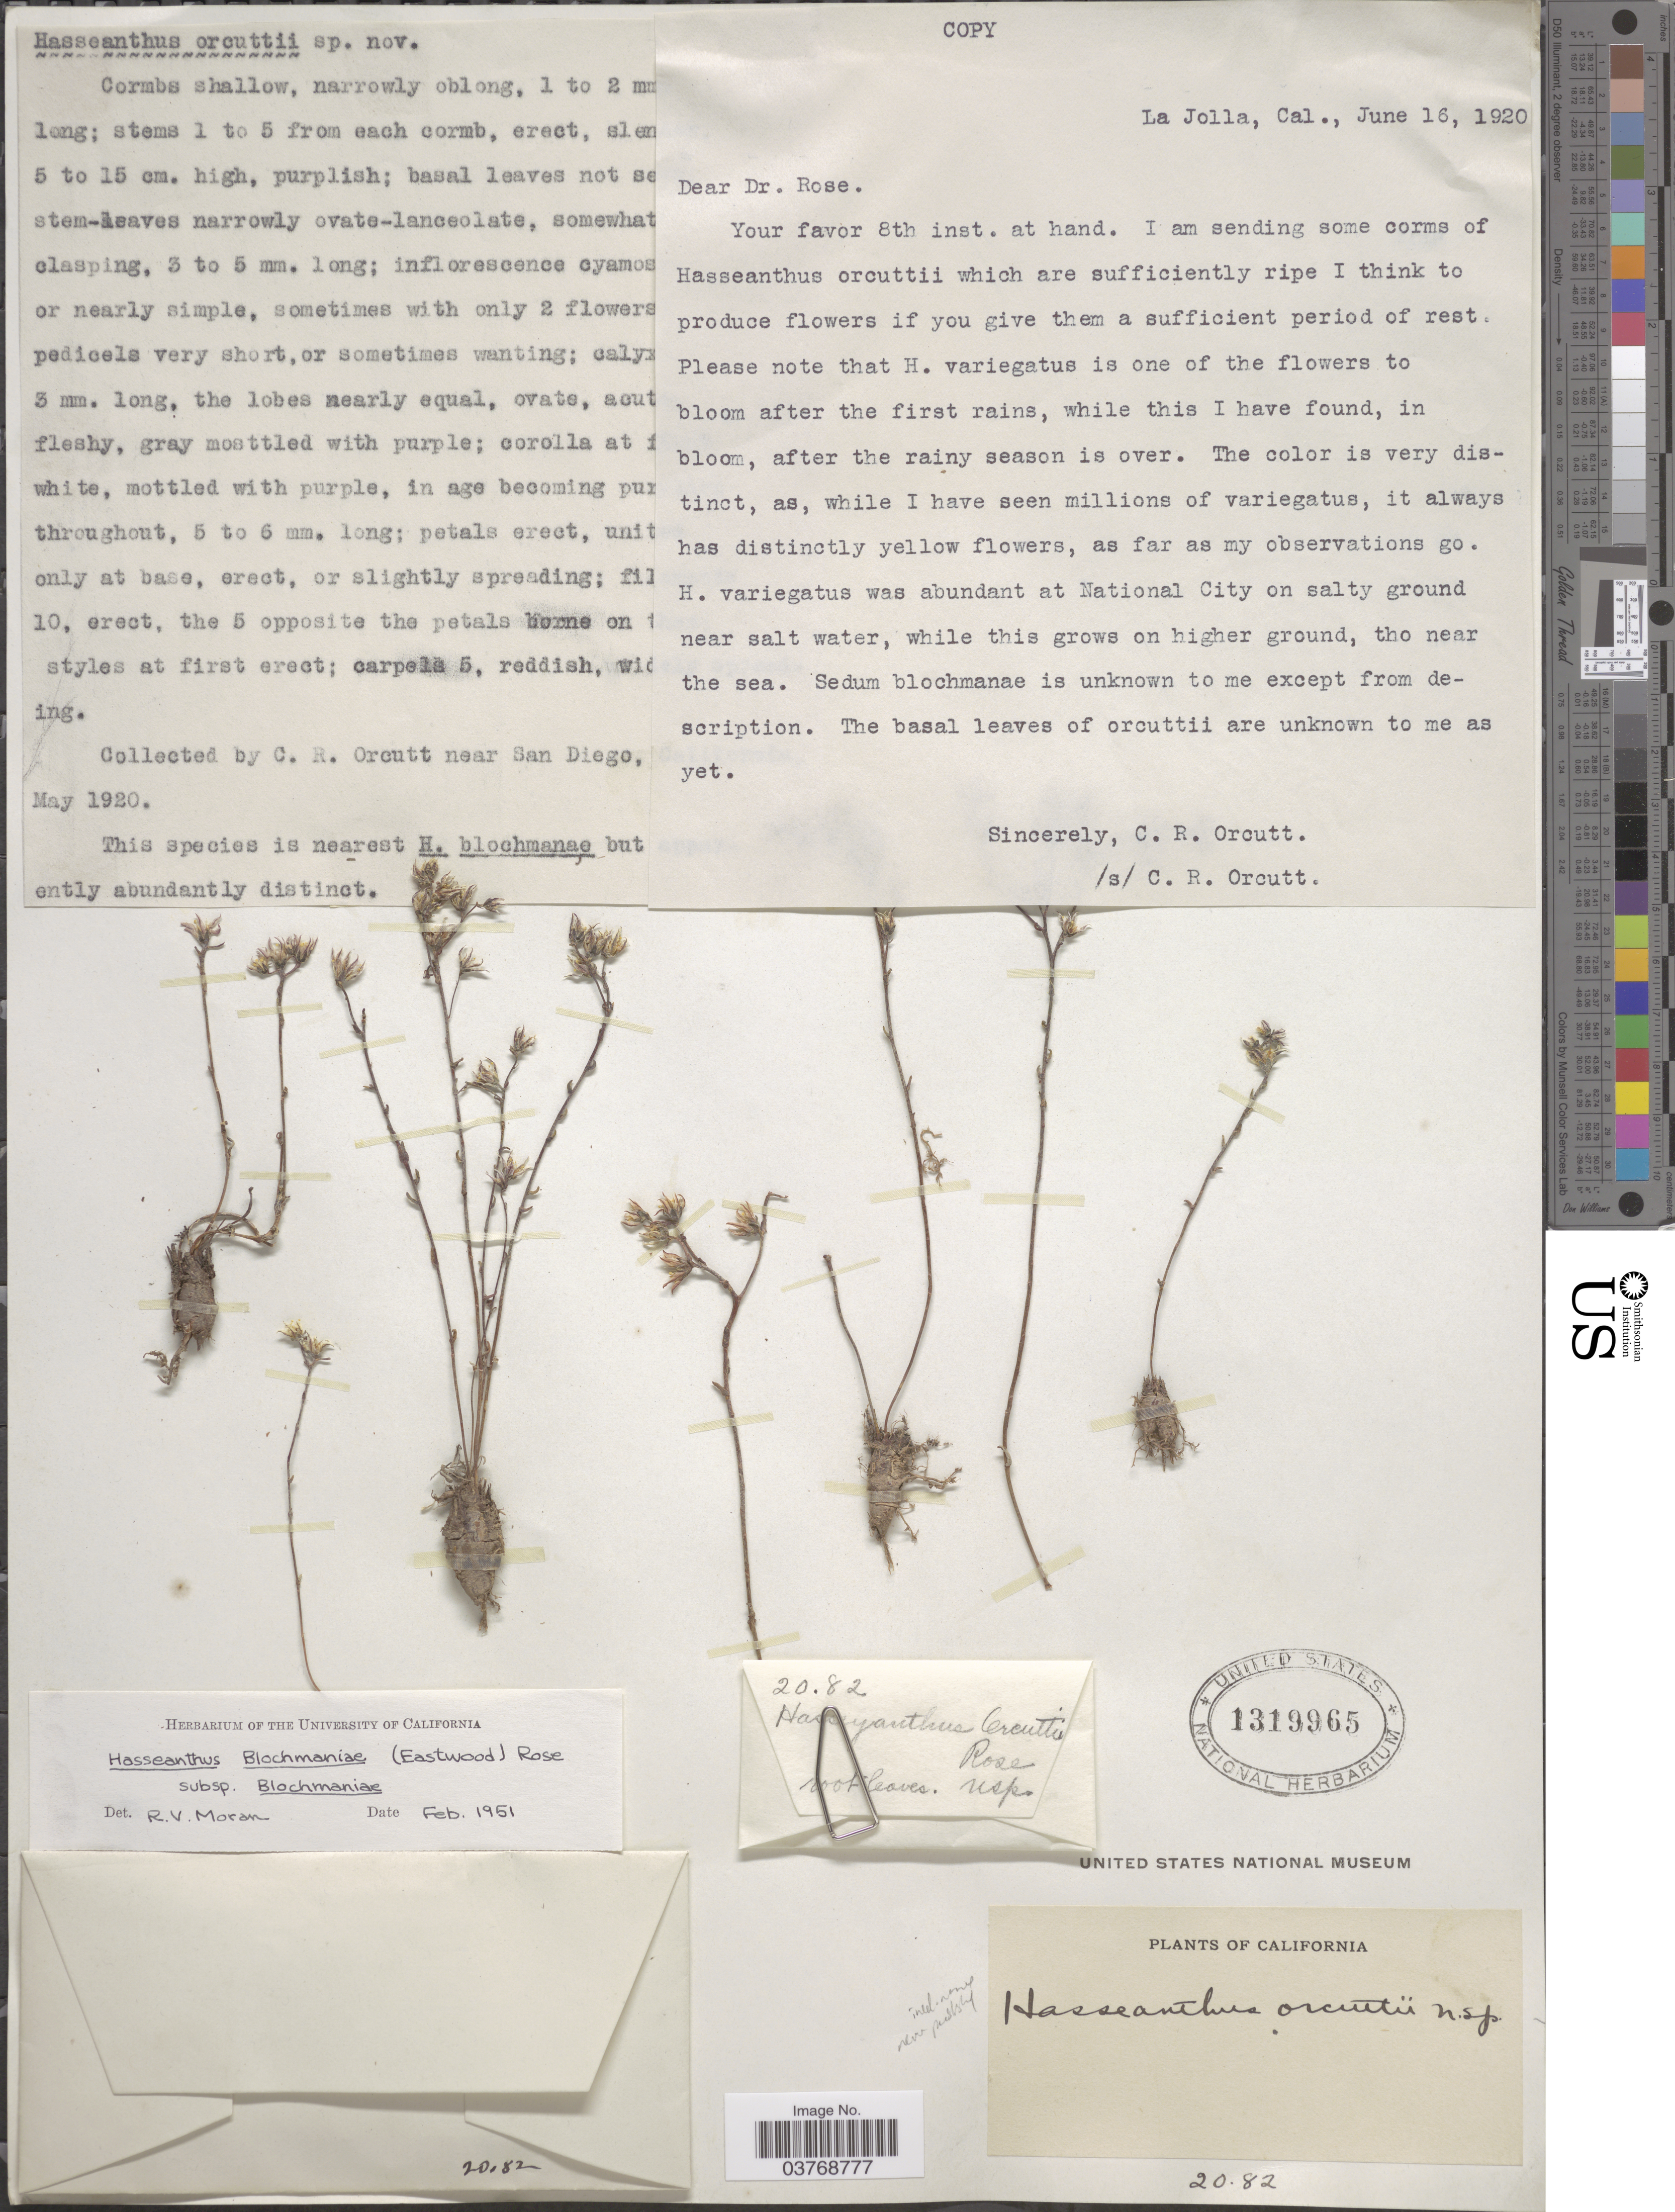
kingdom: Plantae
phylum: Tracheophyta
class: Magnoliopsida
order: Saxifragales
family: Crassulaceae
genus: Dudleya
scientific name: Dudleya blochmaniae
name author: (Eastw.) Moran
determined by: Strong, Mark T., (BOT), Smithsonian Institution - National Museum of Natural History (UNITED STATES)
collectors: C. R. Orcutt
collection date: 1920-05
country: United States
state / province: California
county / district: San Diego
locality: Near San Diego, [illegible text].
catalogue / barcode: US 1319965